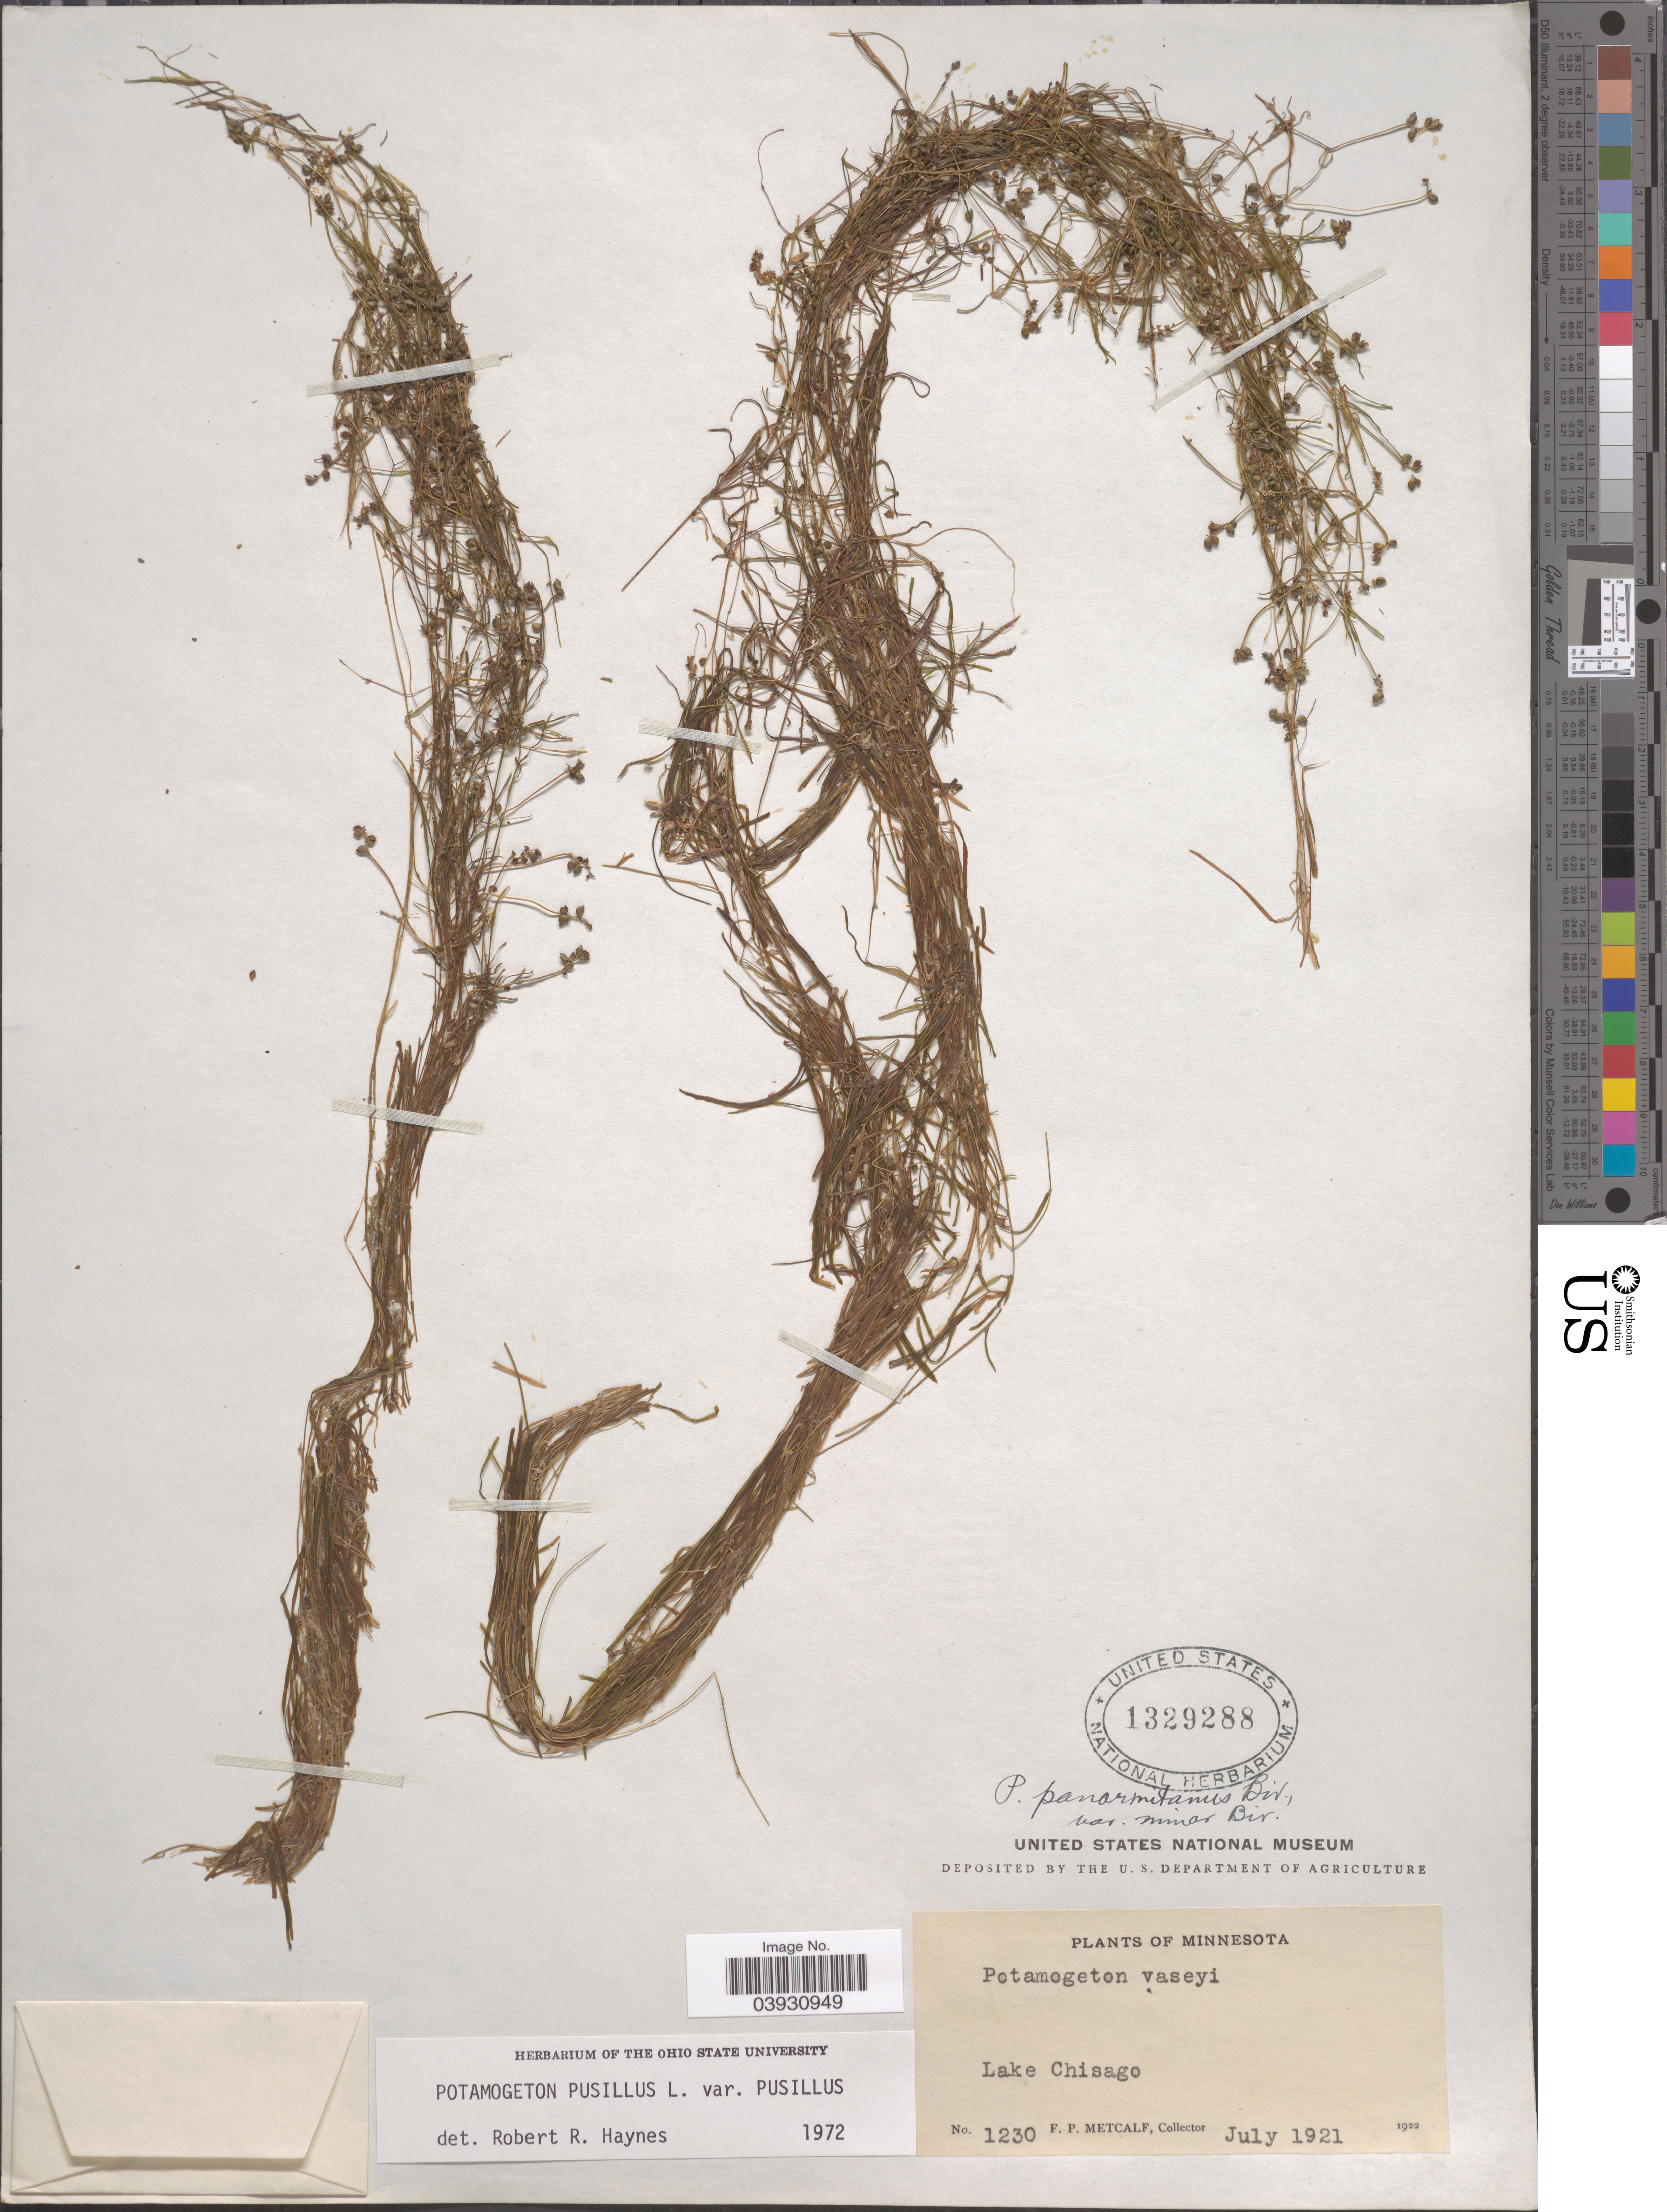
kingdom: Plantae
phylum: Tracheophyta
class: Liliopsida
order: Alismatales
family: Potamogetonaceae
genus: Potamogeton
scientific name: Potamogeton pusillus var. pusillus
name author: L.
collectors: F. Metcalf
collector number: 1230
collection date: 1921-07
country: United States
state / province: Minnesota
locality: Lake Chisago.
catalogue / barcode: US 1329288